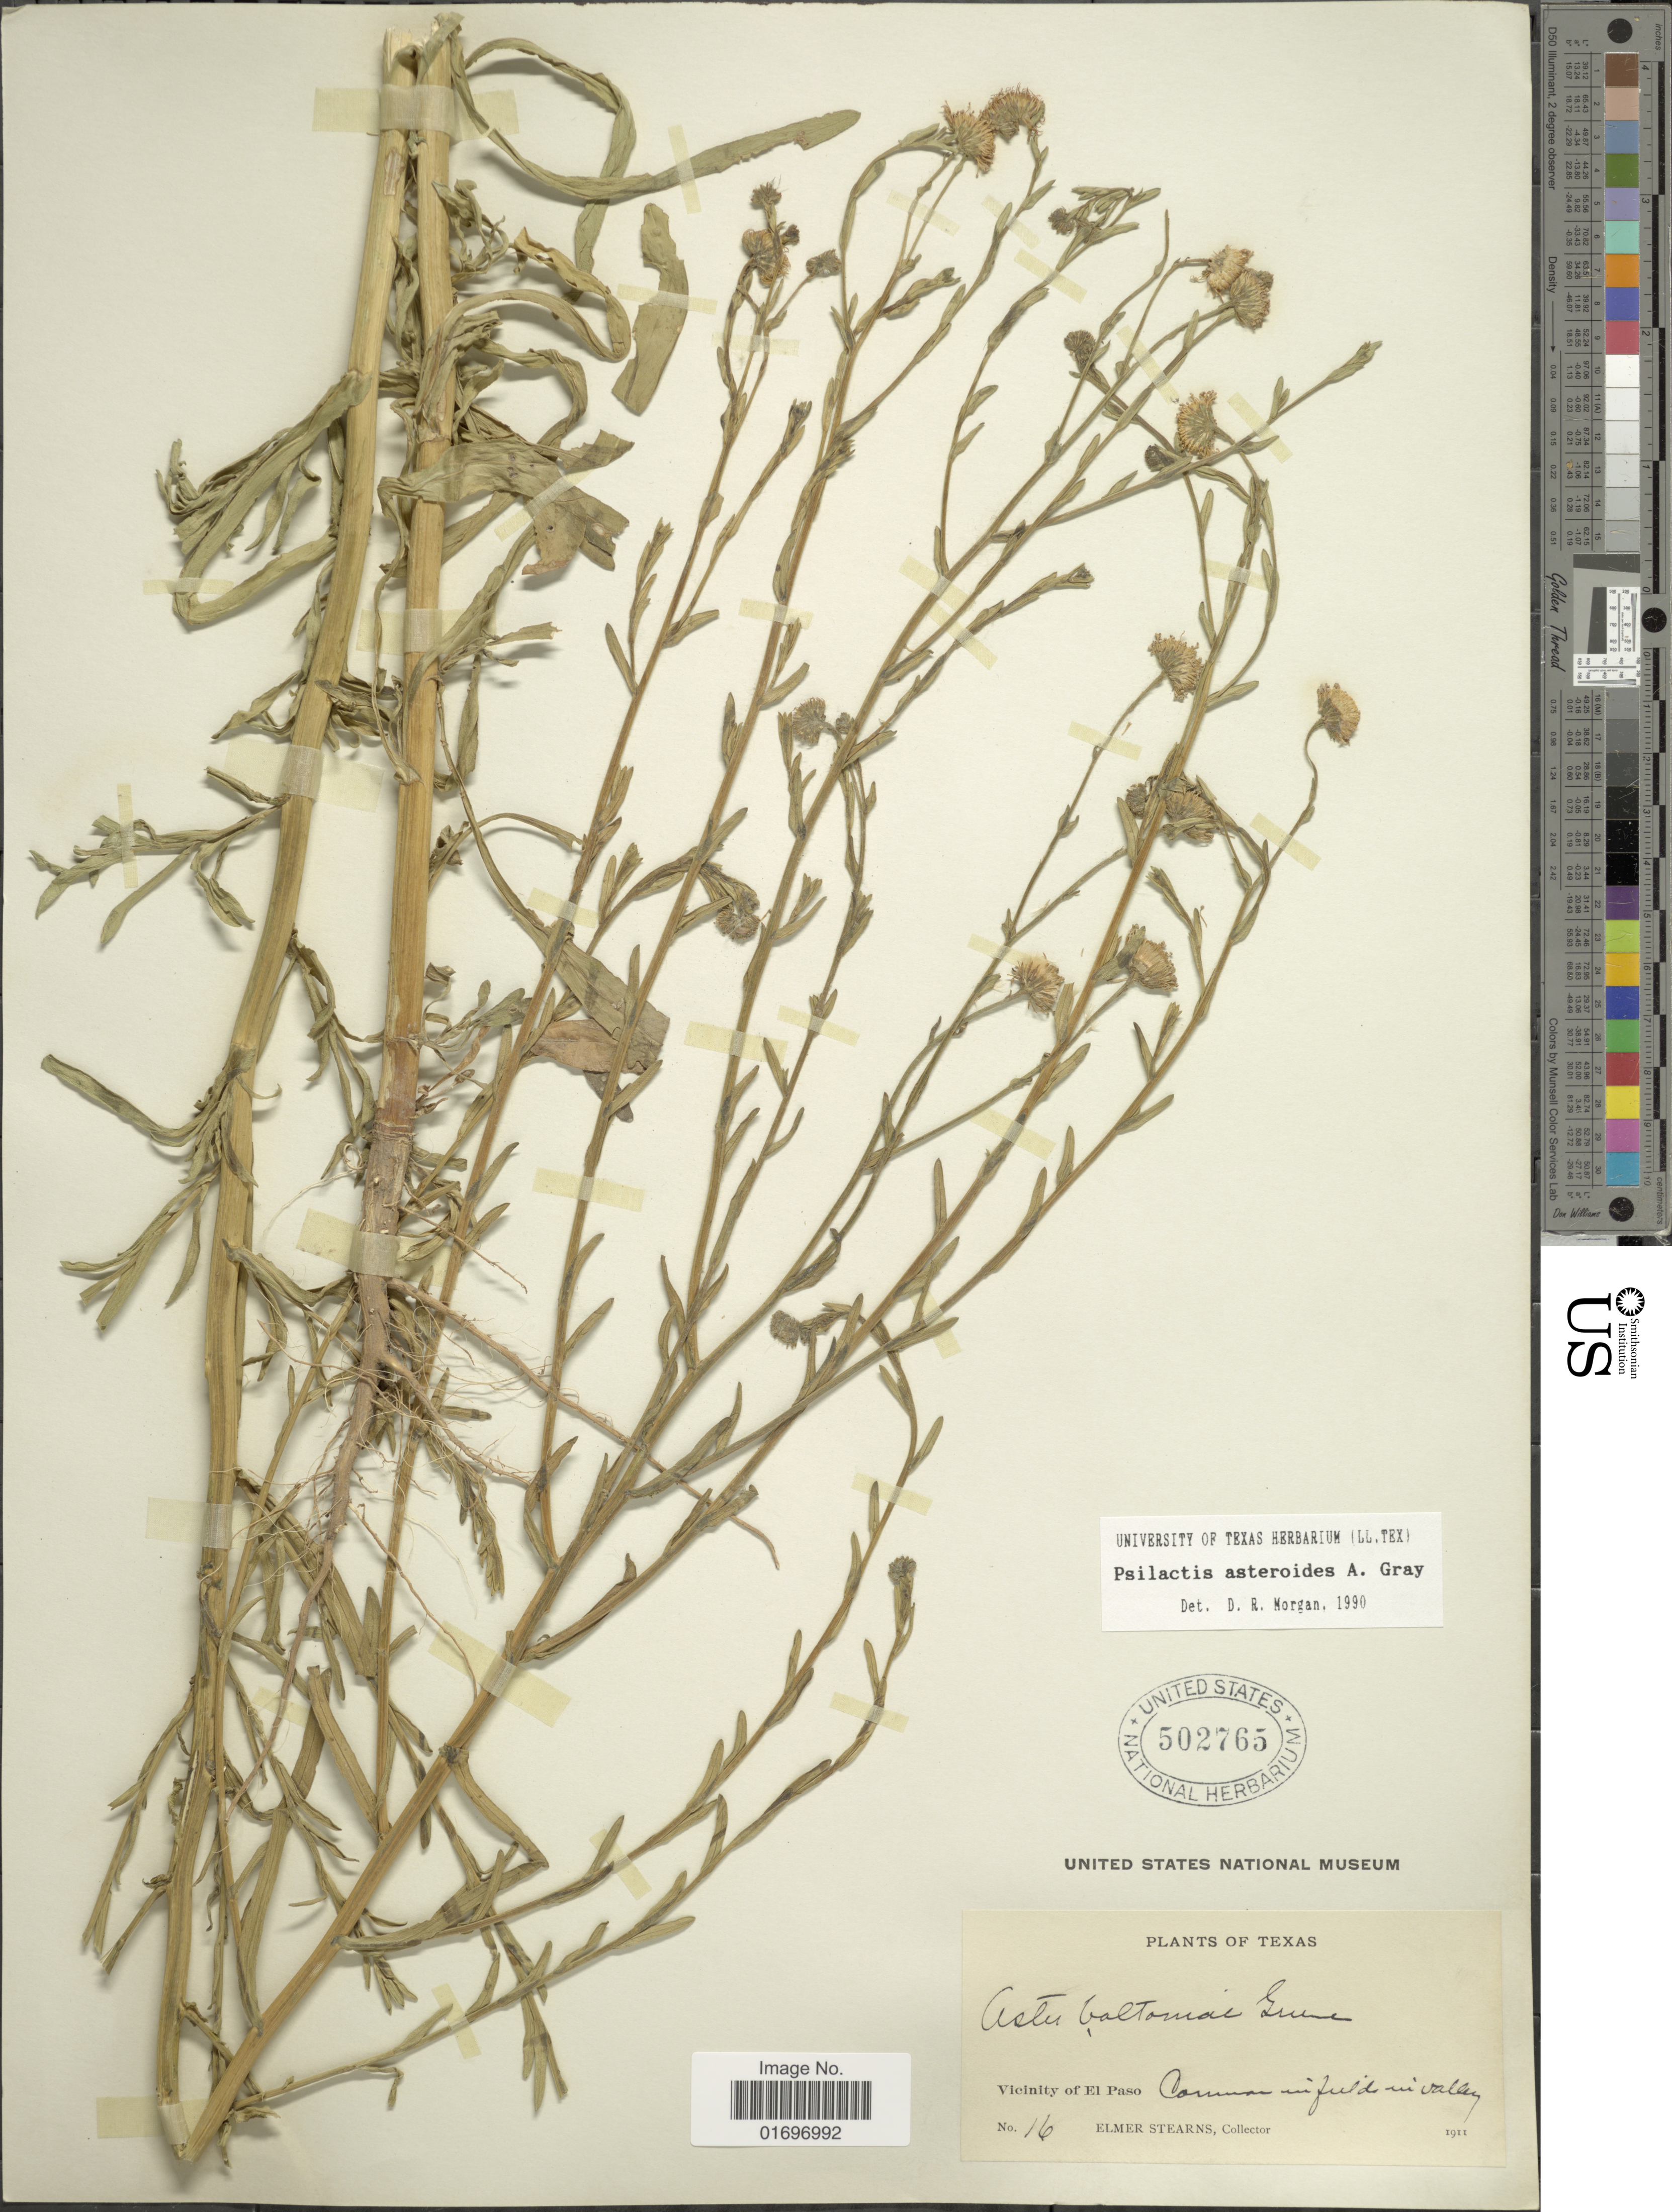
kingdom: Plantae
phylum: Tracheophyta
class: Magnoliopsida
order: Asterales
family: Asteraceae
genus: Psilactis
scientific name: Psilactis asteroides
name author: A. Gray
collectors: E. Stearns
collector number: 16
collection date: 1911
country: United States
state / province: Texas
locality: Texas. Vicinity of El Paso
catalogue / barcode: US 502765